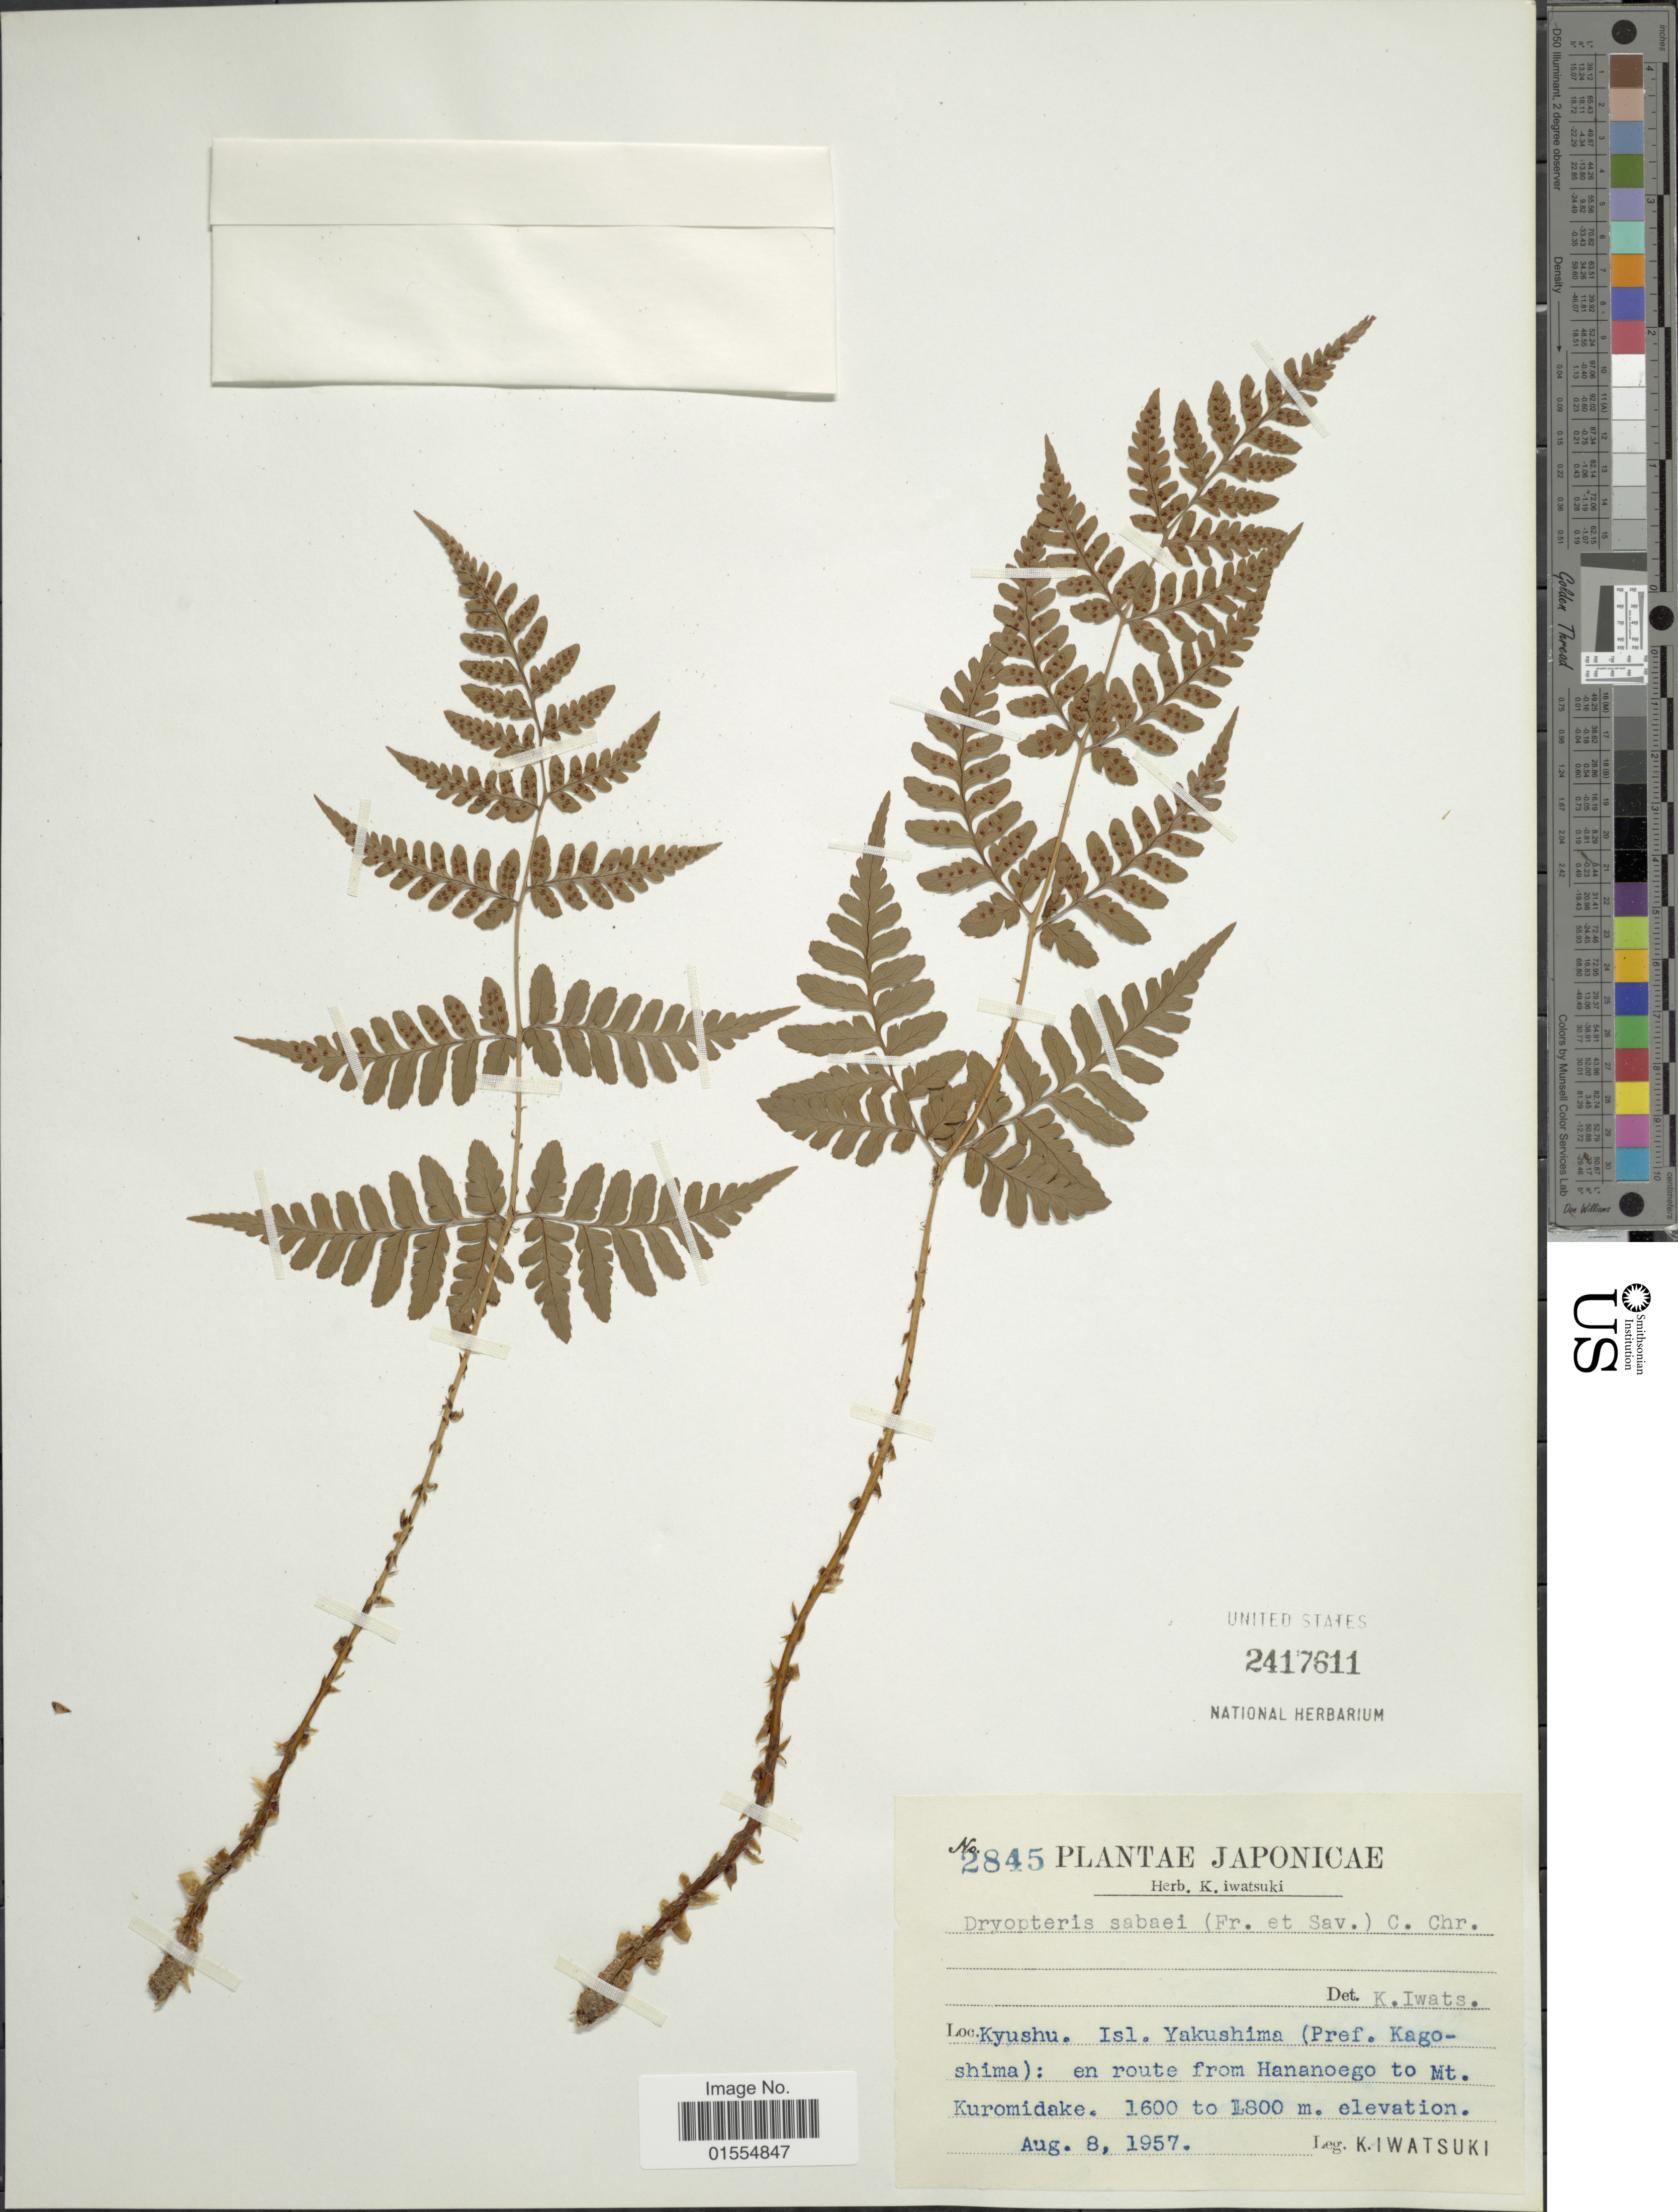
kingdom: Plantae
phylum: Tracheophyta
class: Polypodiopsida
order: Polypodiales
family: Dryopteridaceae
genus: Dryopteris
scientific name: Dryopteris sabaei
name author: (Franch. & Sav.) C. Chr.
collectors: K. Iwatsuki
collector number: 2845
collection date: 1957-08-08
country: Japan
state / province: Kagosima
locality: Kyushu., Isl. Yakushima (Pref. Kagoshima): en route from Hananoego to Mt. Kuromidake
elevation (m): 1600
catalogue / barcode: US 2417611